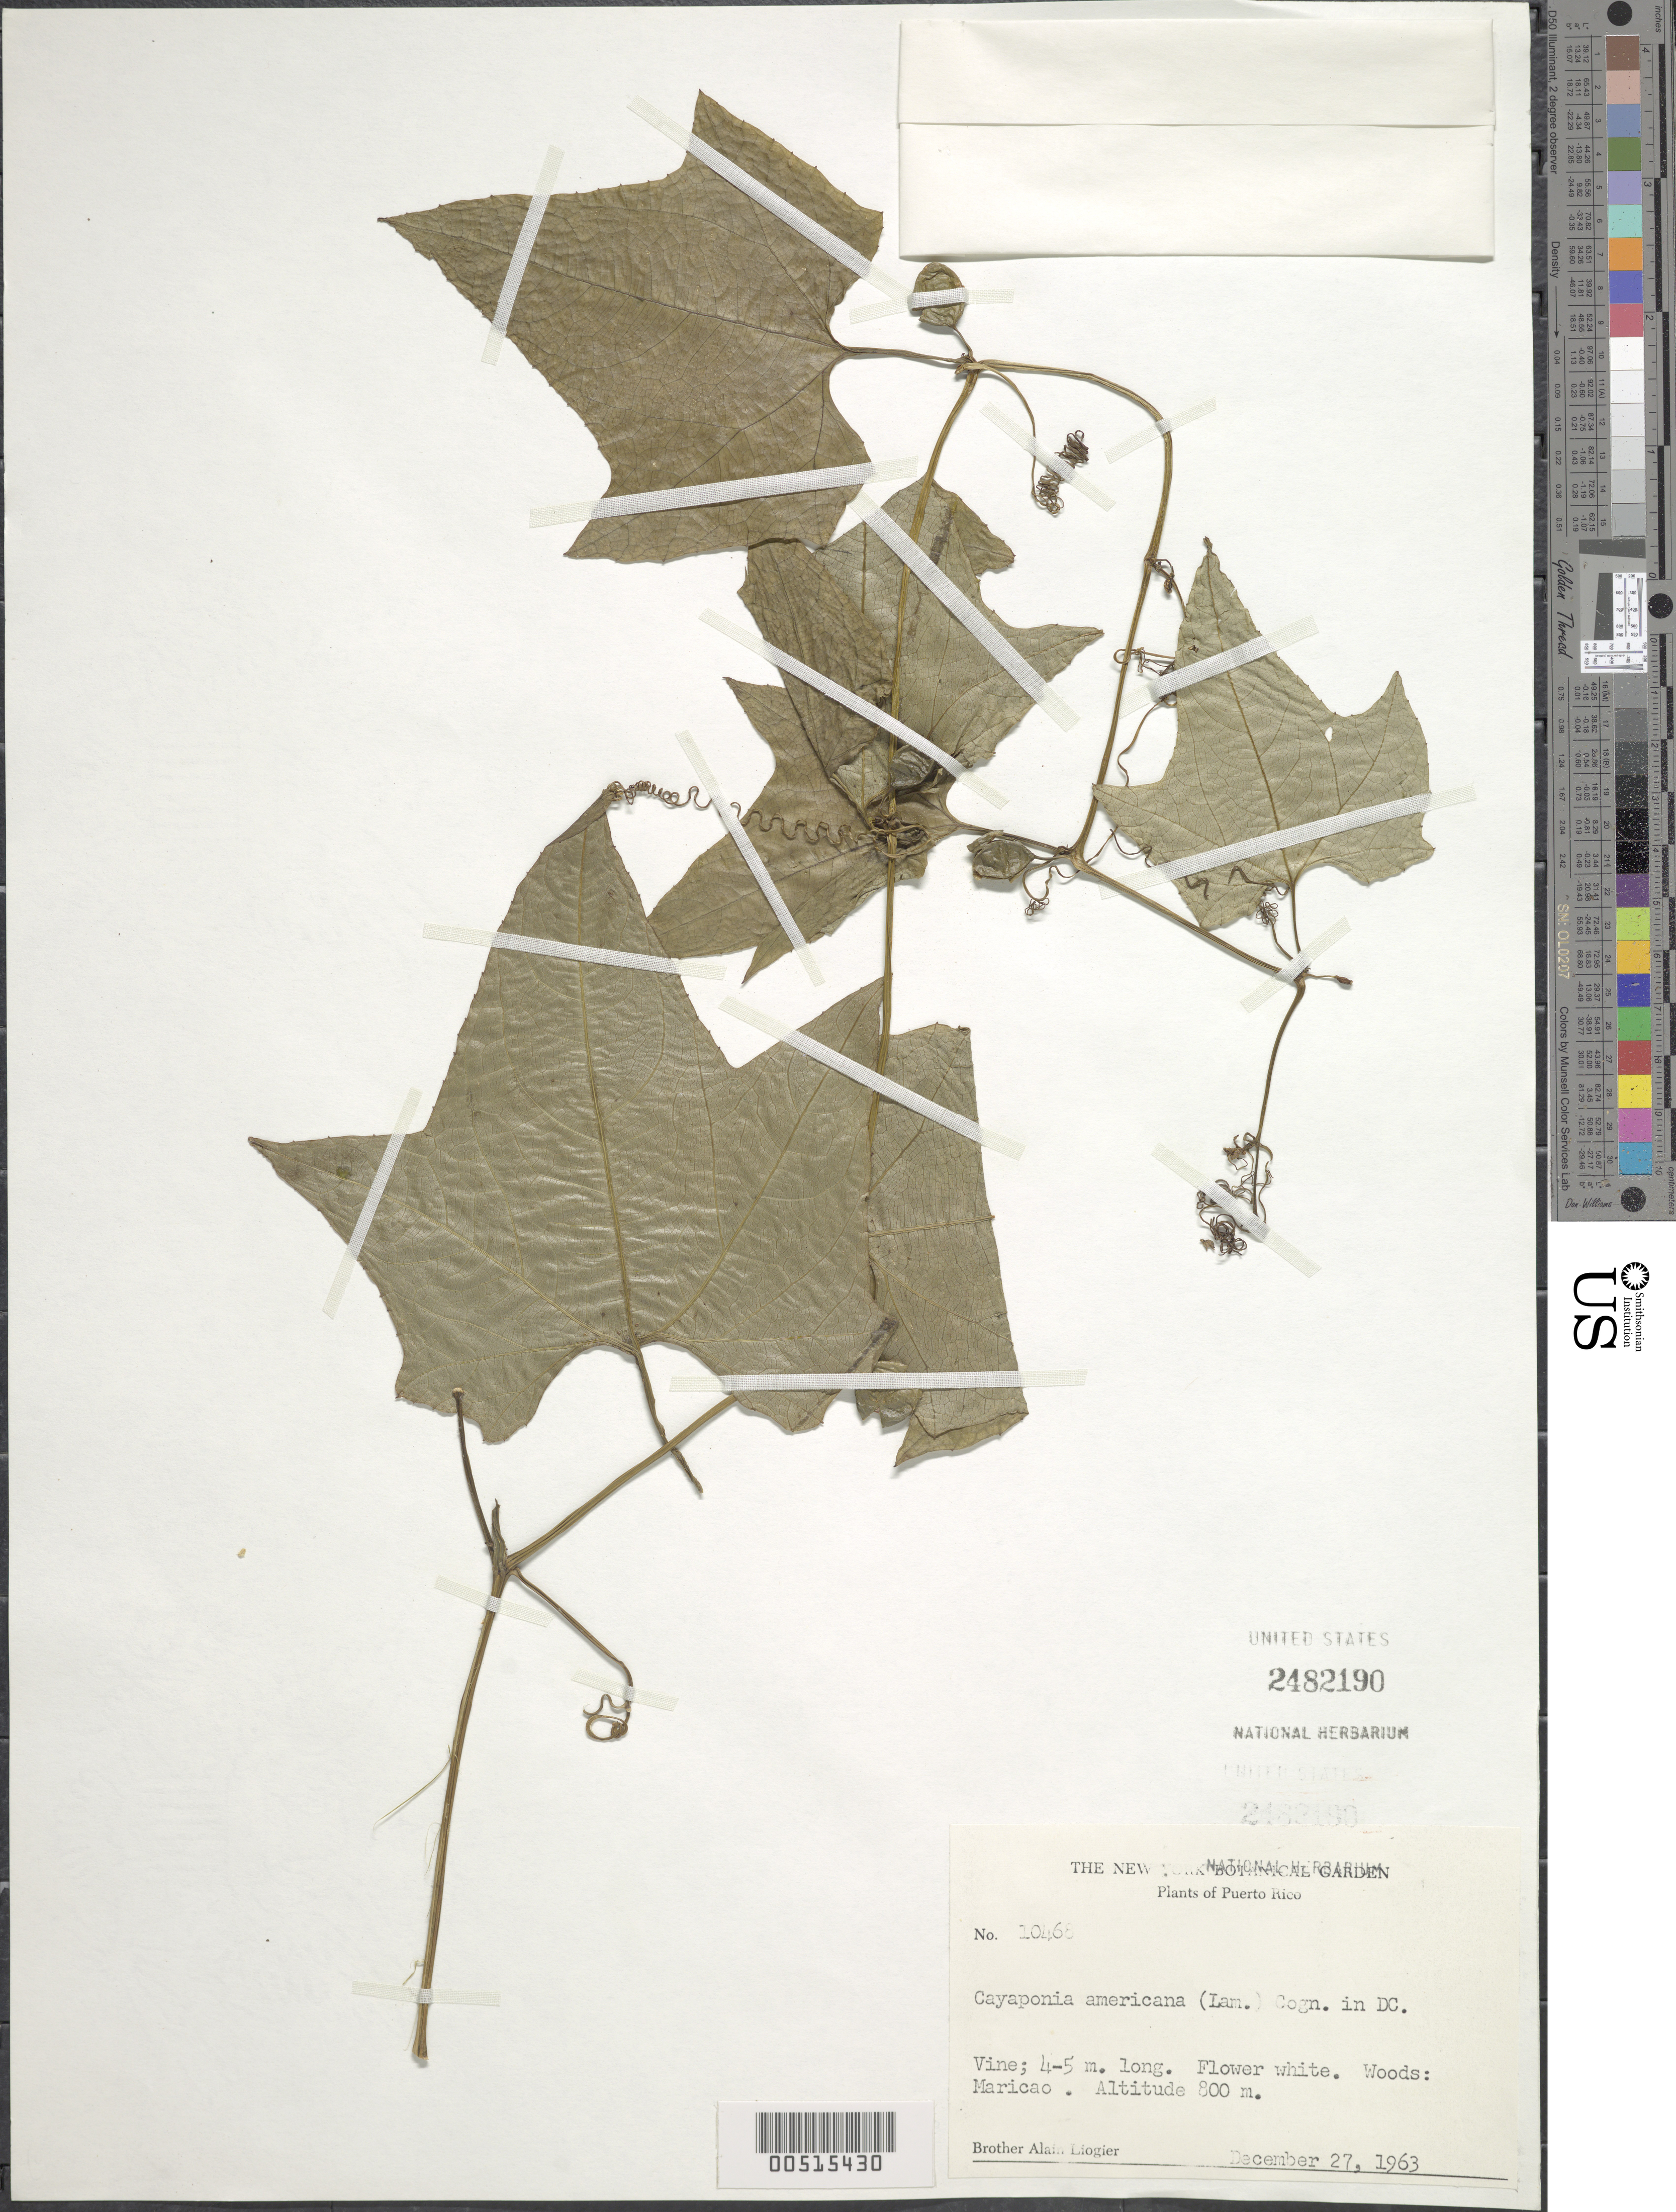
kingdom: Plantae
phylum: Tracheophyta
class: Magnoliopsida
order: Cucurbitales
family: Cucurbitaceae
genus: Cayaponia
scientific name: Cayaponia americana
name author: (Lam.) Cogn.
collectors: A. H. Liogier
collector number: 10468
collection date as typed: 27 Dec 1963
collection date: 1963-12-27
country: Puerto Rico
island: Greater Antilles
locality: Maricao. Woods.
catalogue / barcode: US 2482190